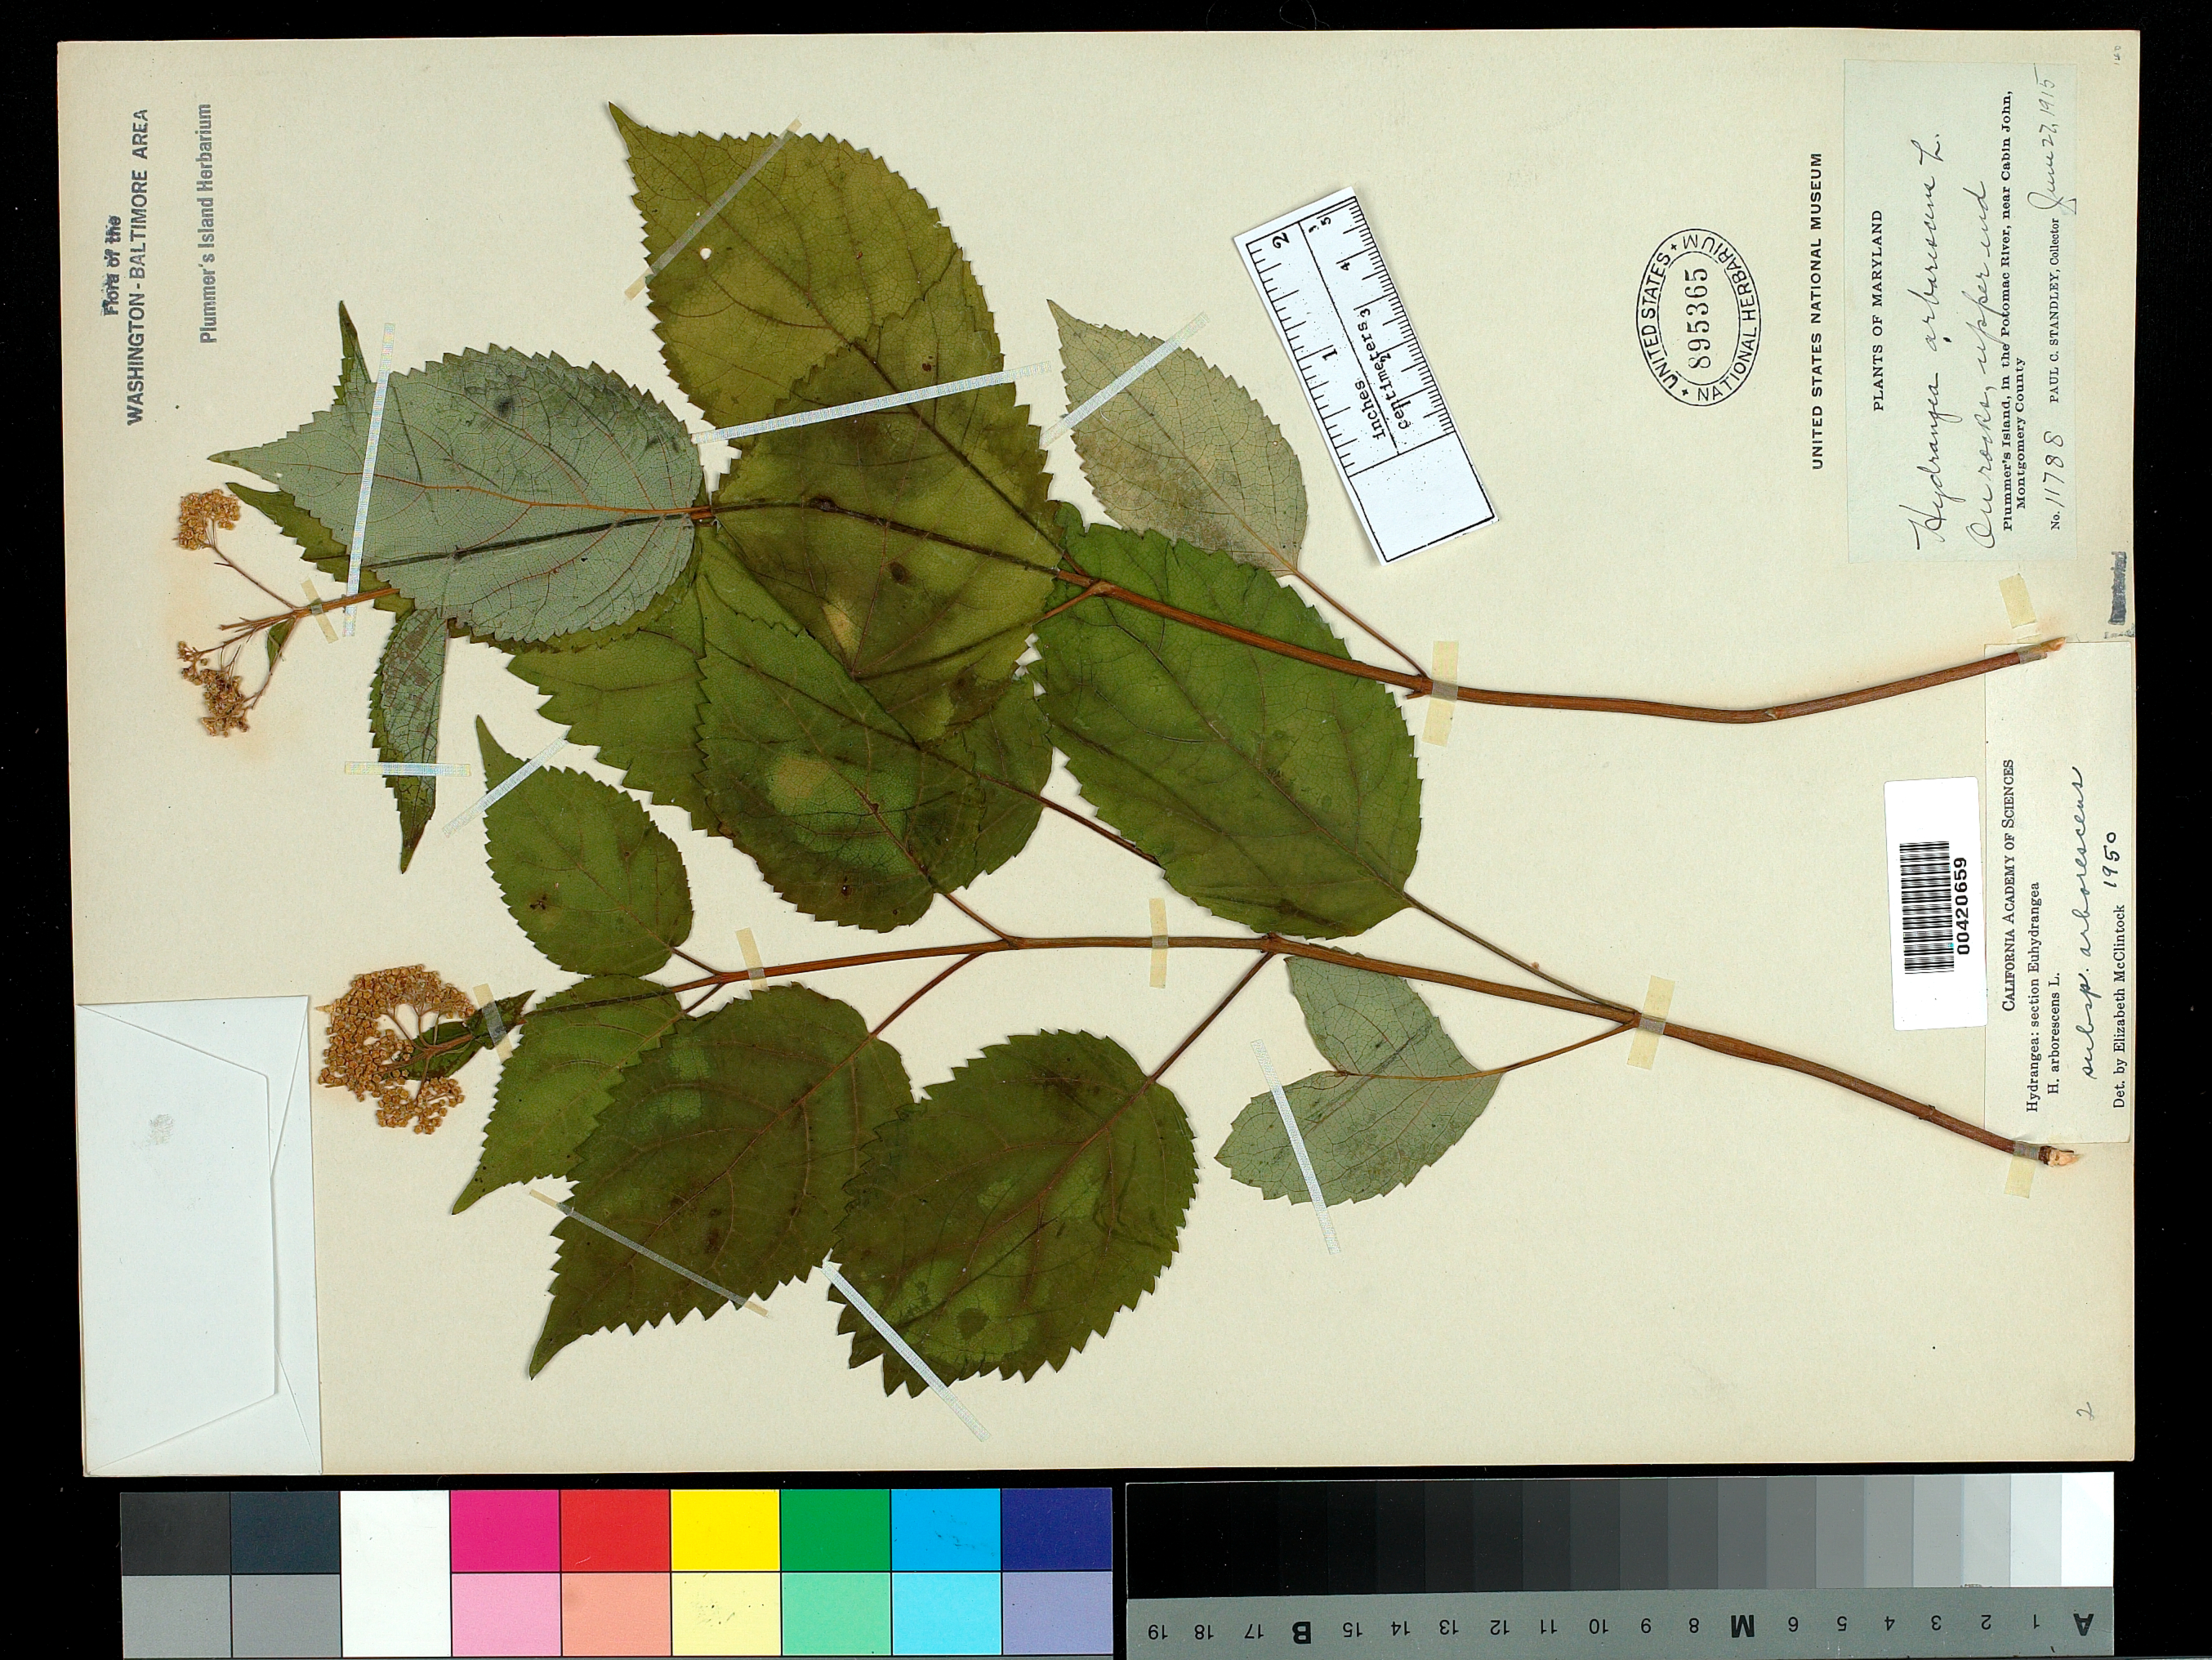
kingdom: Plantae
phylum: Tracheophyta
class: Magnoliopsida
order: Cornales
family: Hydrangeaceae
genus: Hydrangea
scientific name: Hydrangea arborescens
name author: L.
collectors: P. C. Standley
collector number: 11788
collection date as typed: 27 Jun 1915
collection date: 1915-06-27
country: United States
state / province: Maryland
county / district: Montgomery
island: Plummers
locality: Plummer's Island; Upper end C. & O. Canal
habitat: On rocks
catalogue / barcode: US 895365